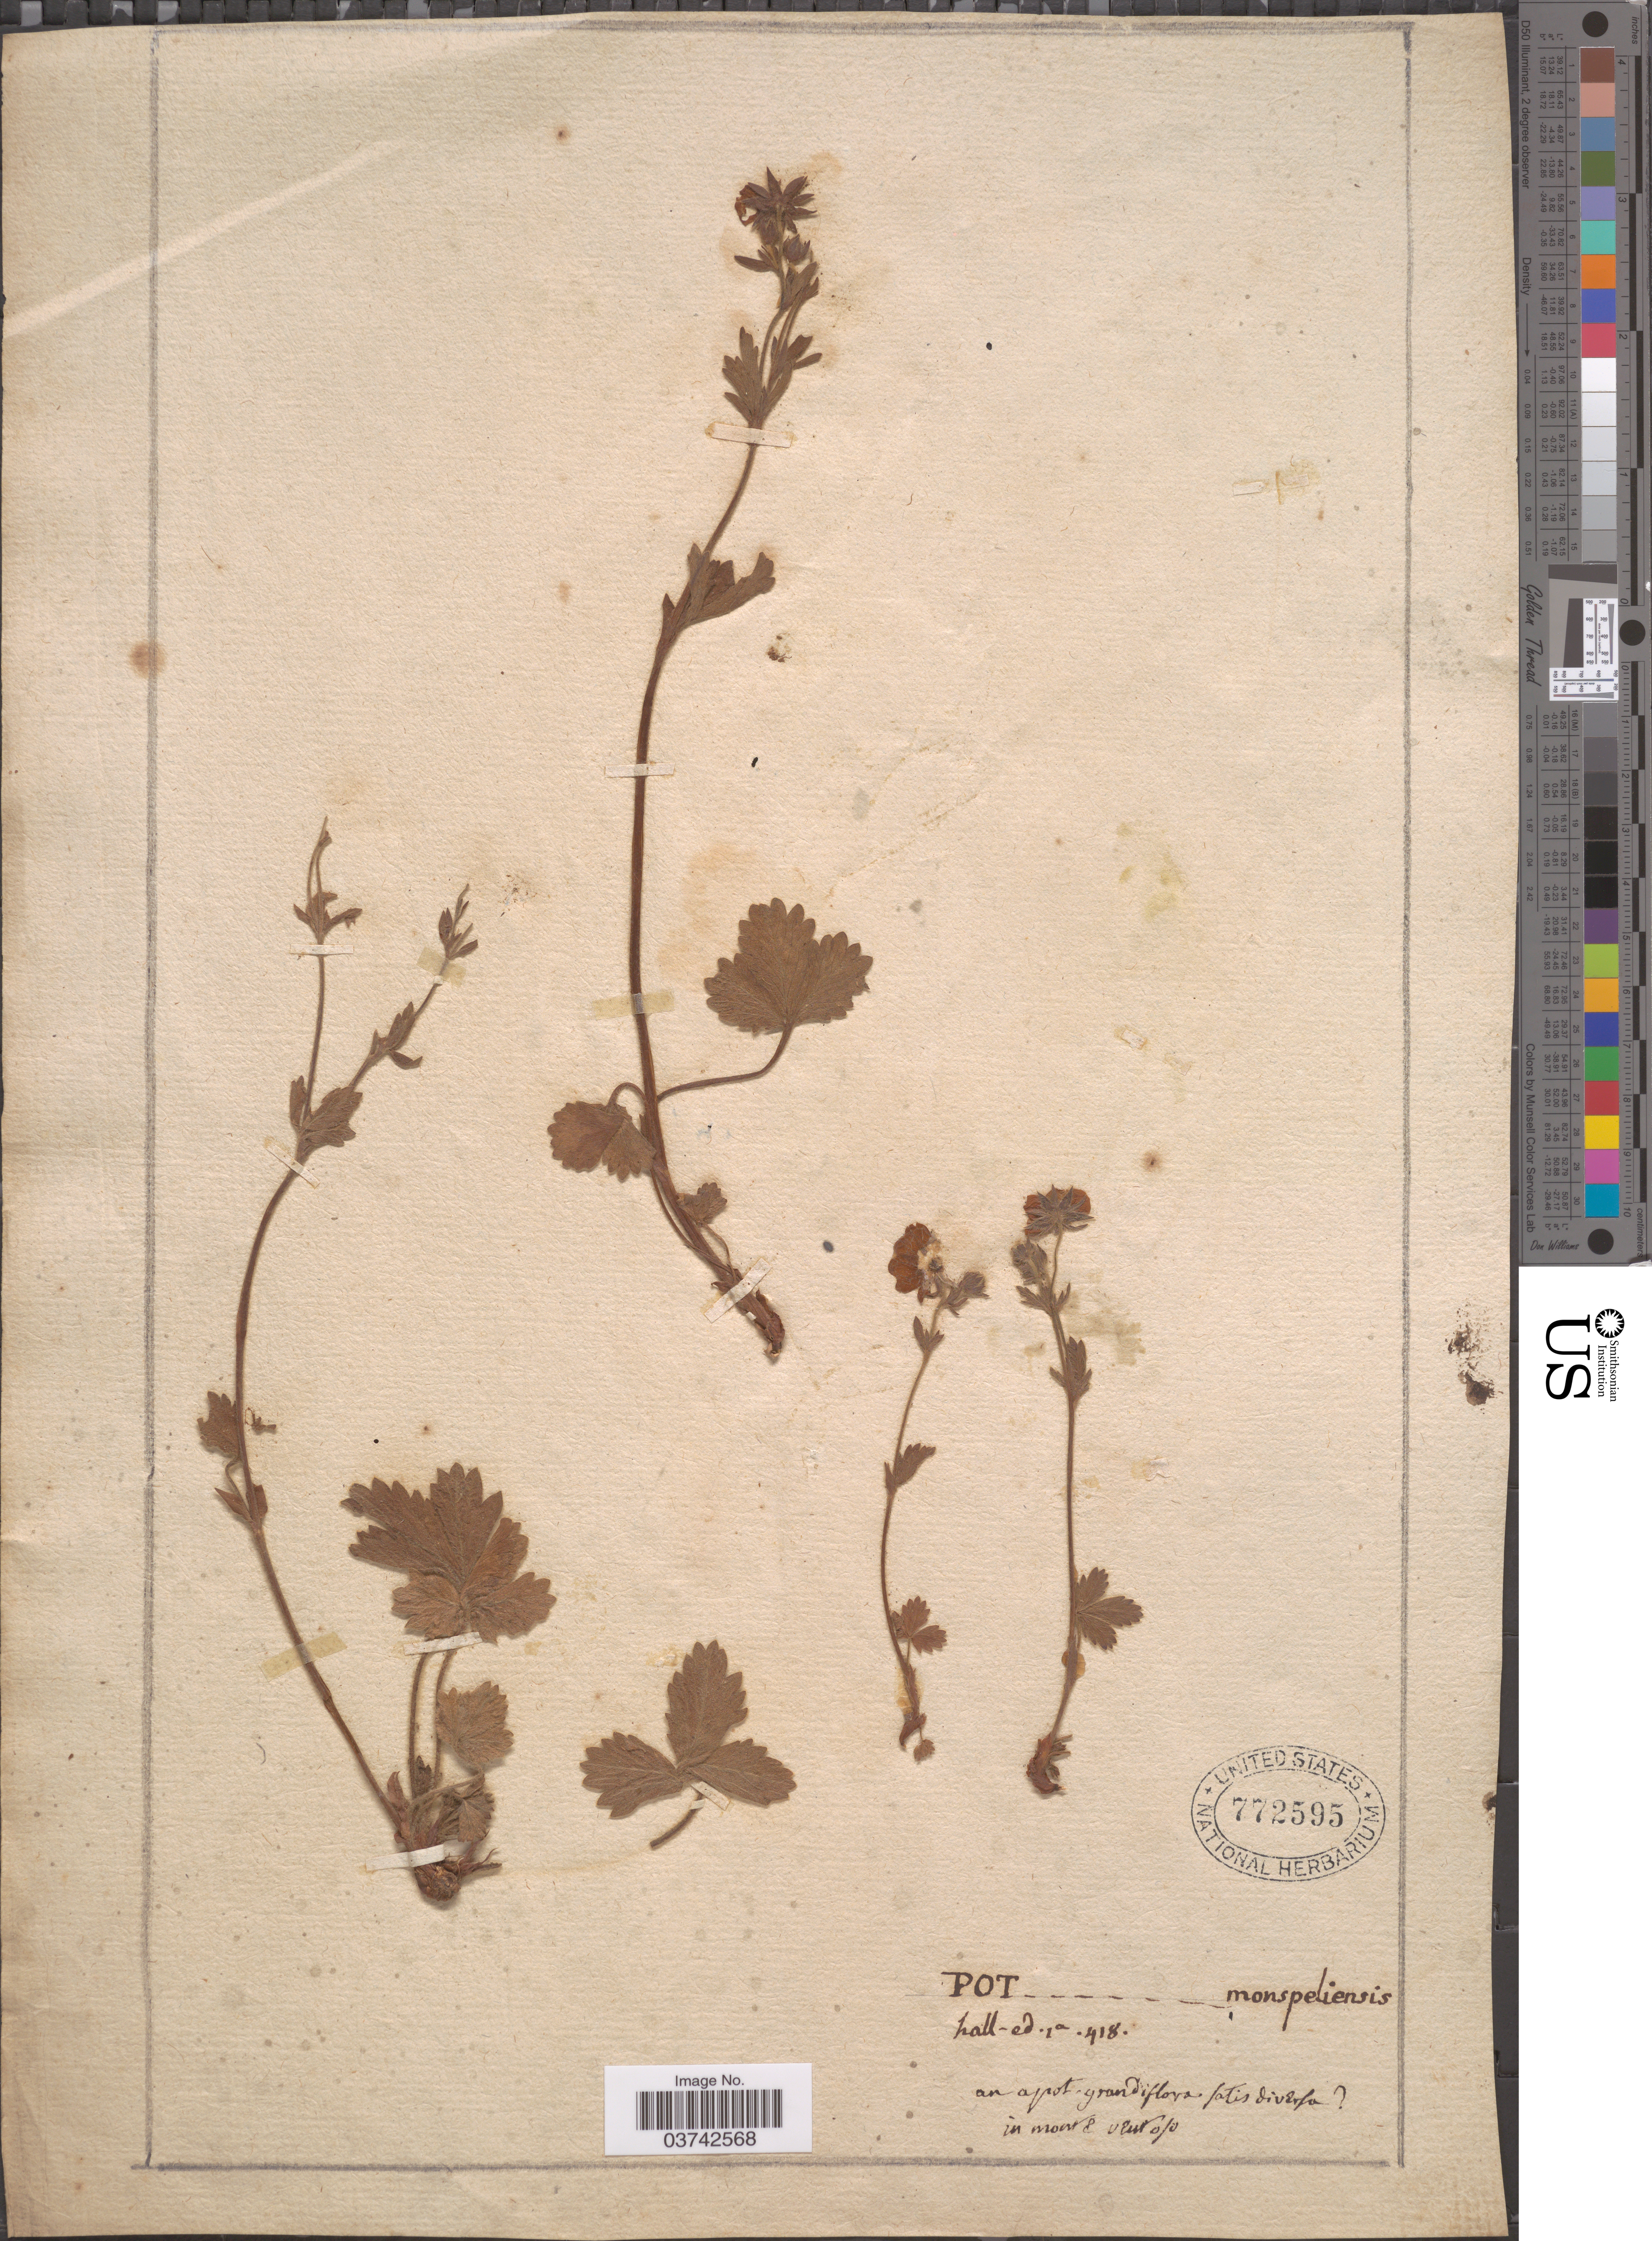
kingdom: Plantae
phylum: Tracheophyta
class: Magnoliopsida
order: Rosales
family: Rosaceae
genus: Potentilla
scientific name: Potentilla monspeliensis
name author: L.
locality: In monte Ventojo. [interpreted]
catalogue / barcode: US 772595